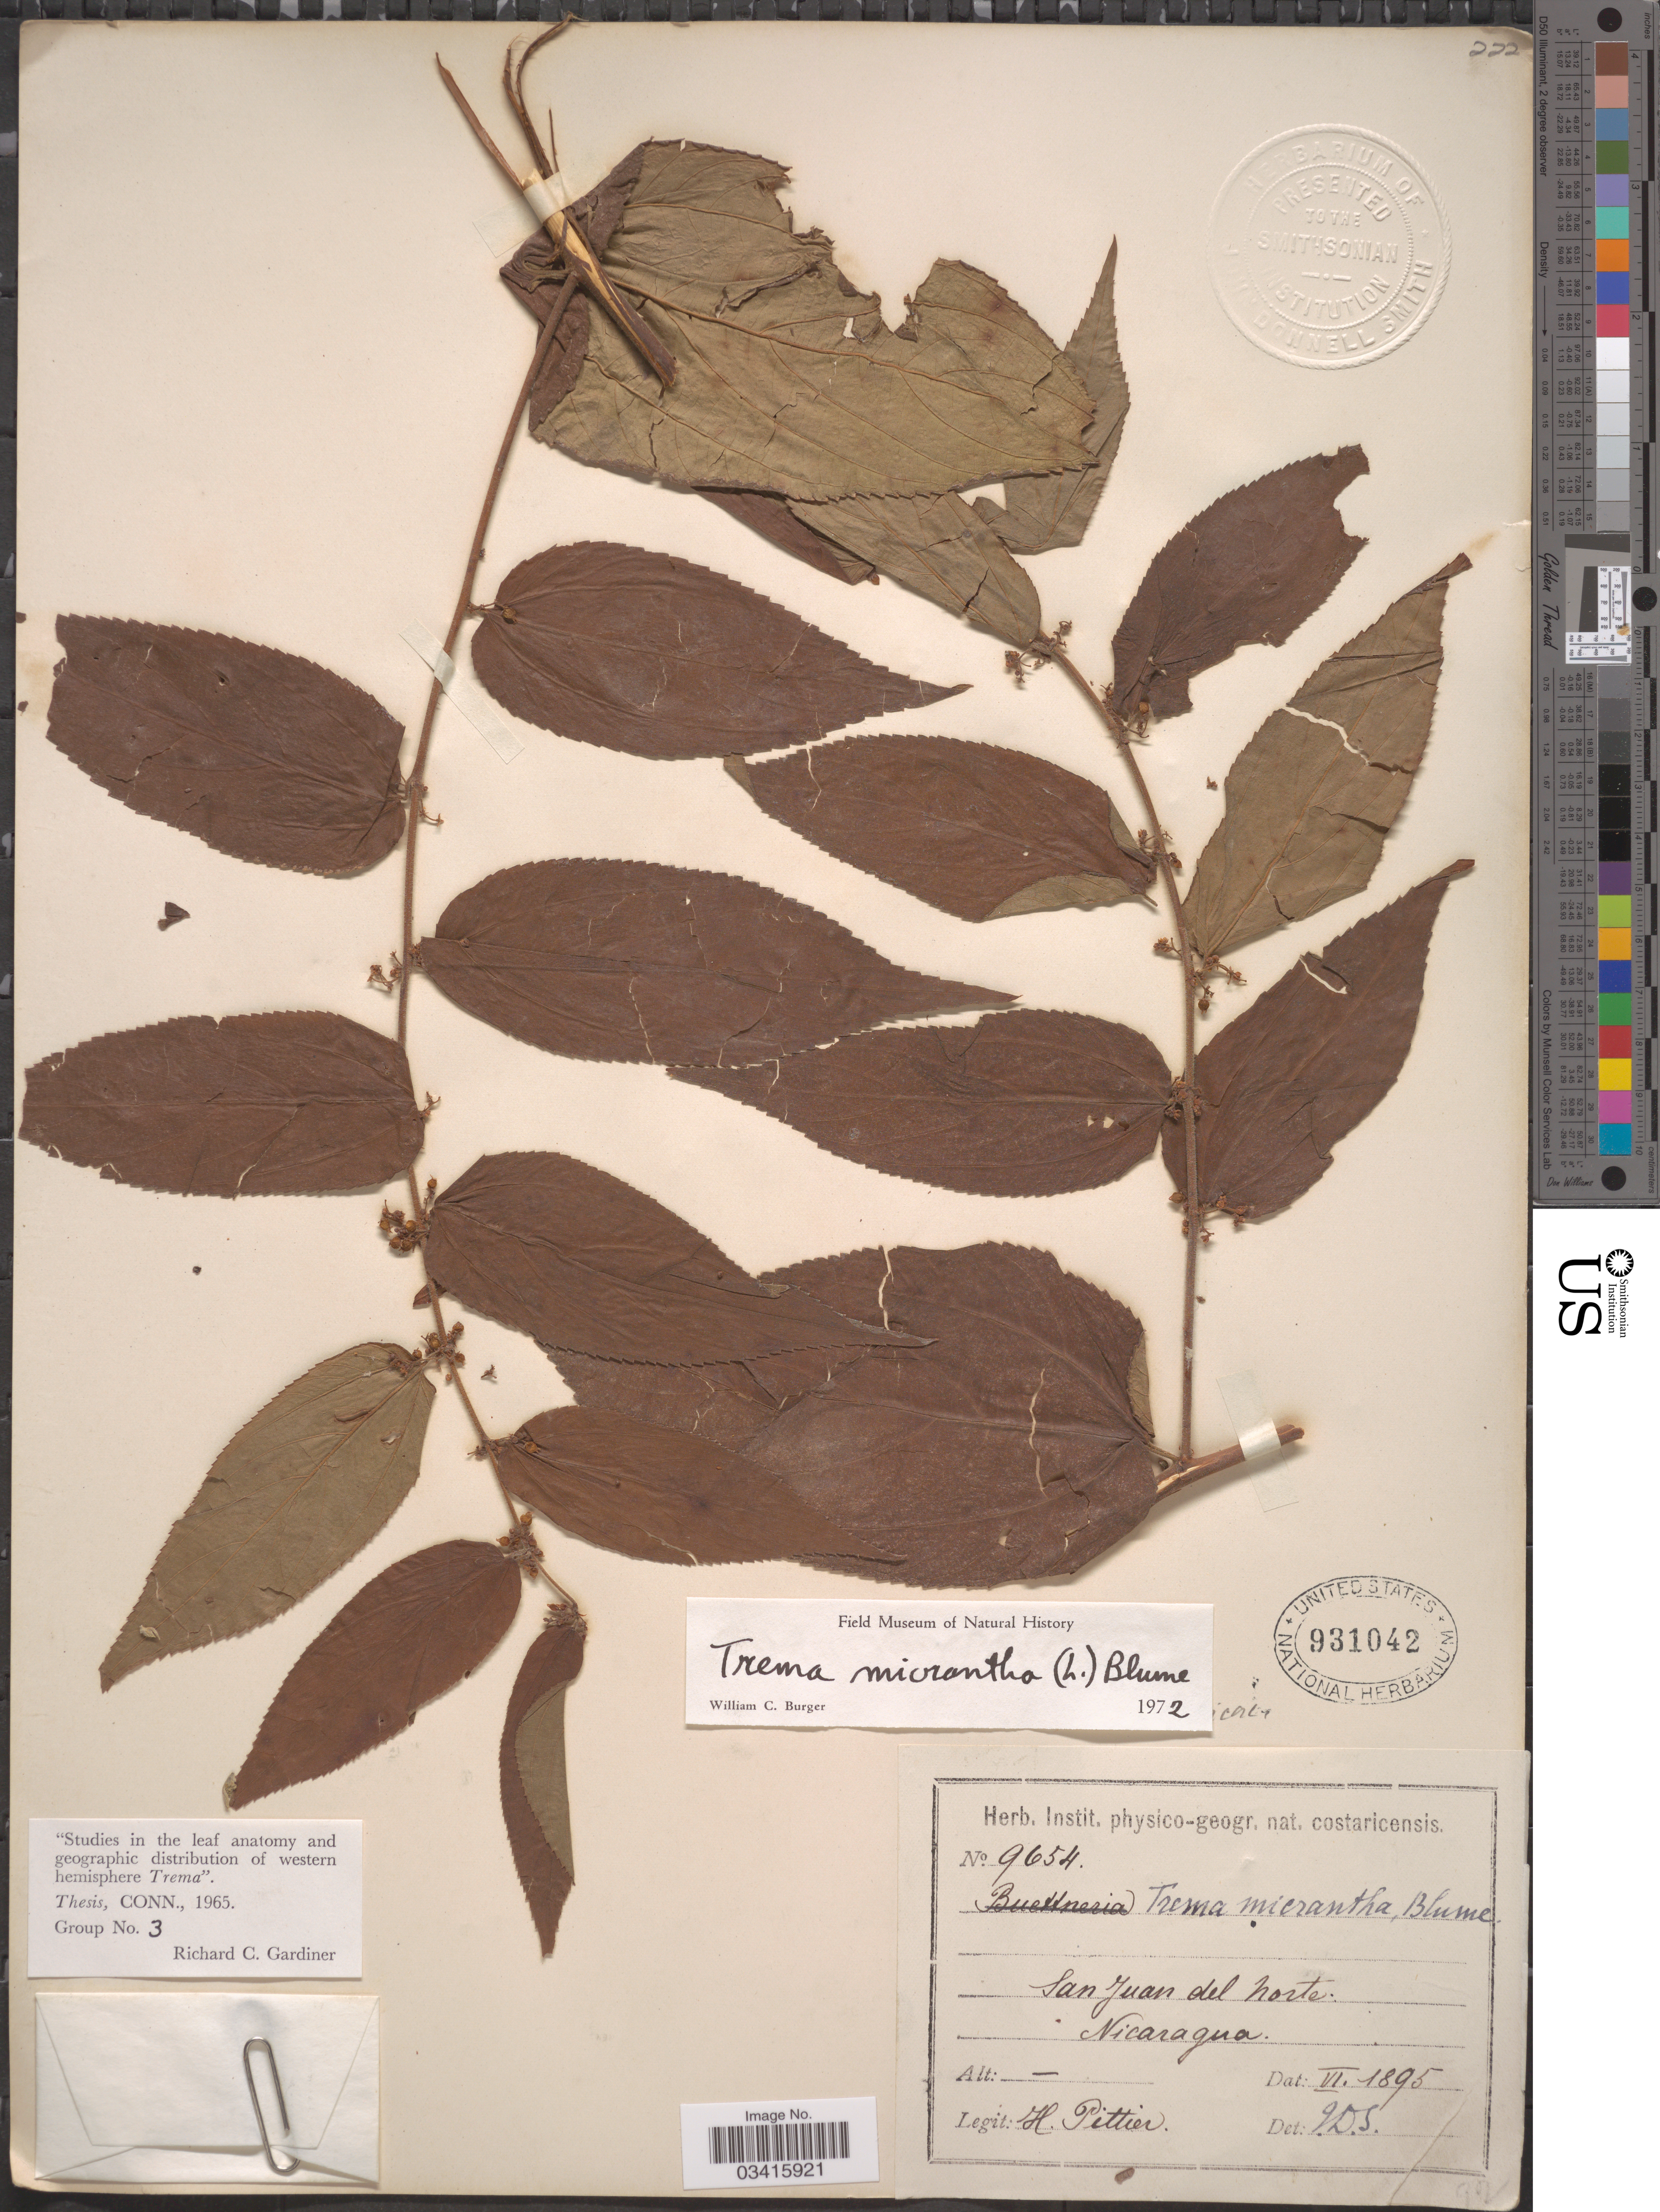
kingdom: Plantae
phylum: Tracheophyta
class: Magnoliopsida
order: Rosales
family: Cannabaceae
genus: Trema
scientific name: Trema micranthum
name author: (L.) Blume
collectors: H. F. Pittier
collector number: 9654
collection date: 1895-06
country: Nicaragua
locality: San Juan del Norte.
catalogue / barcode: US 931042